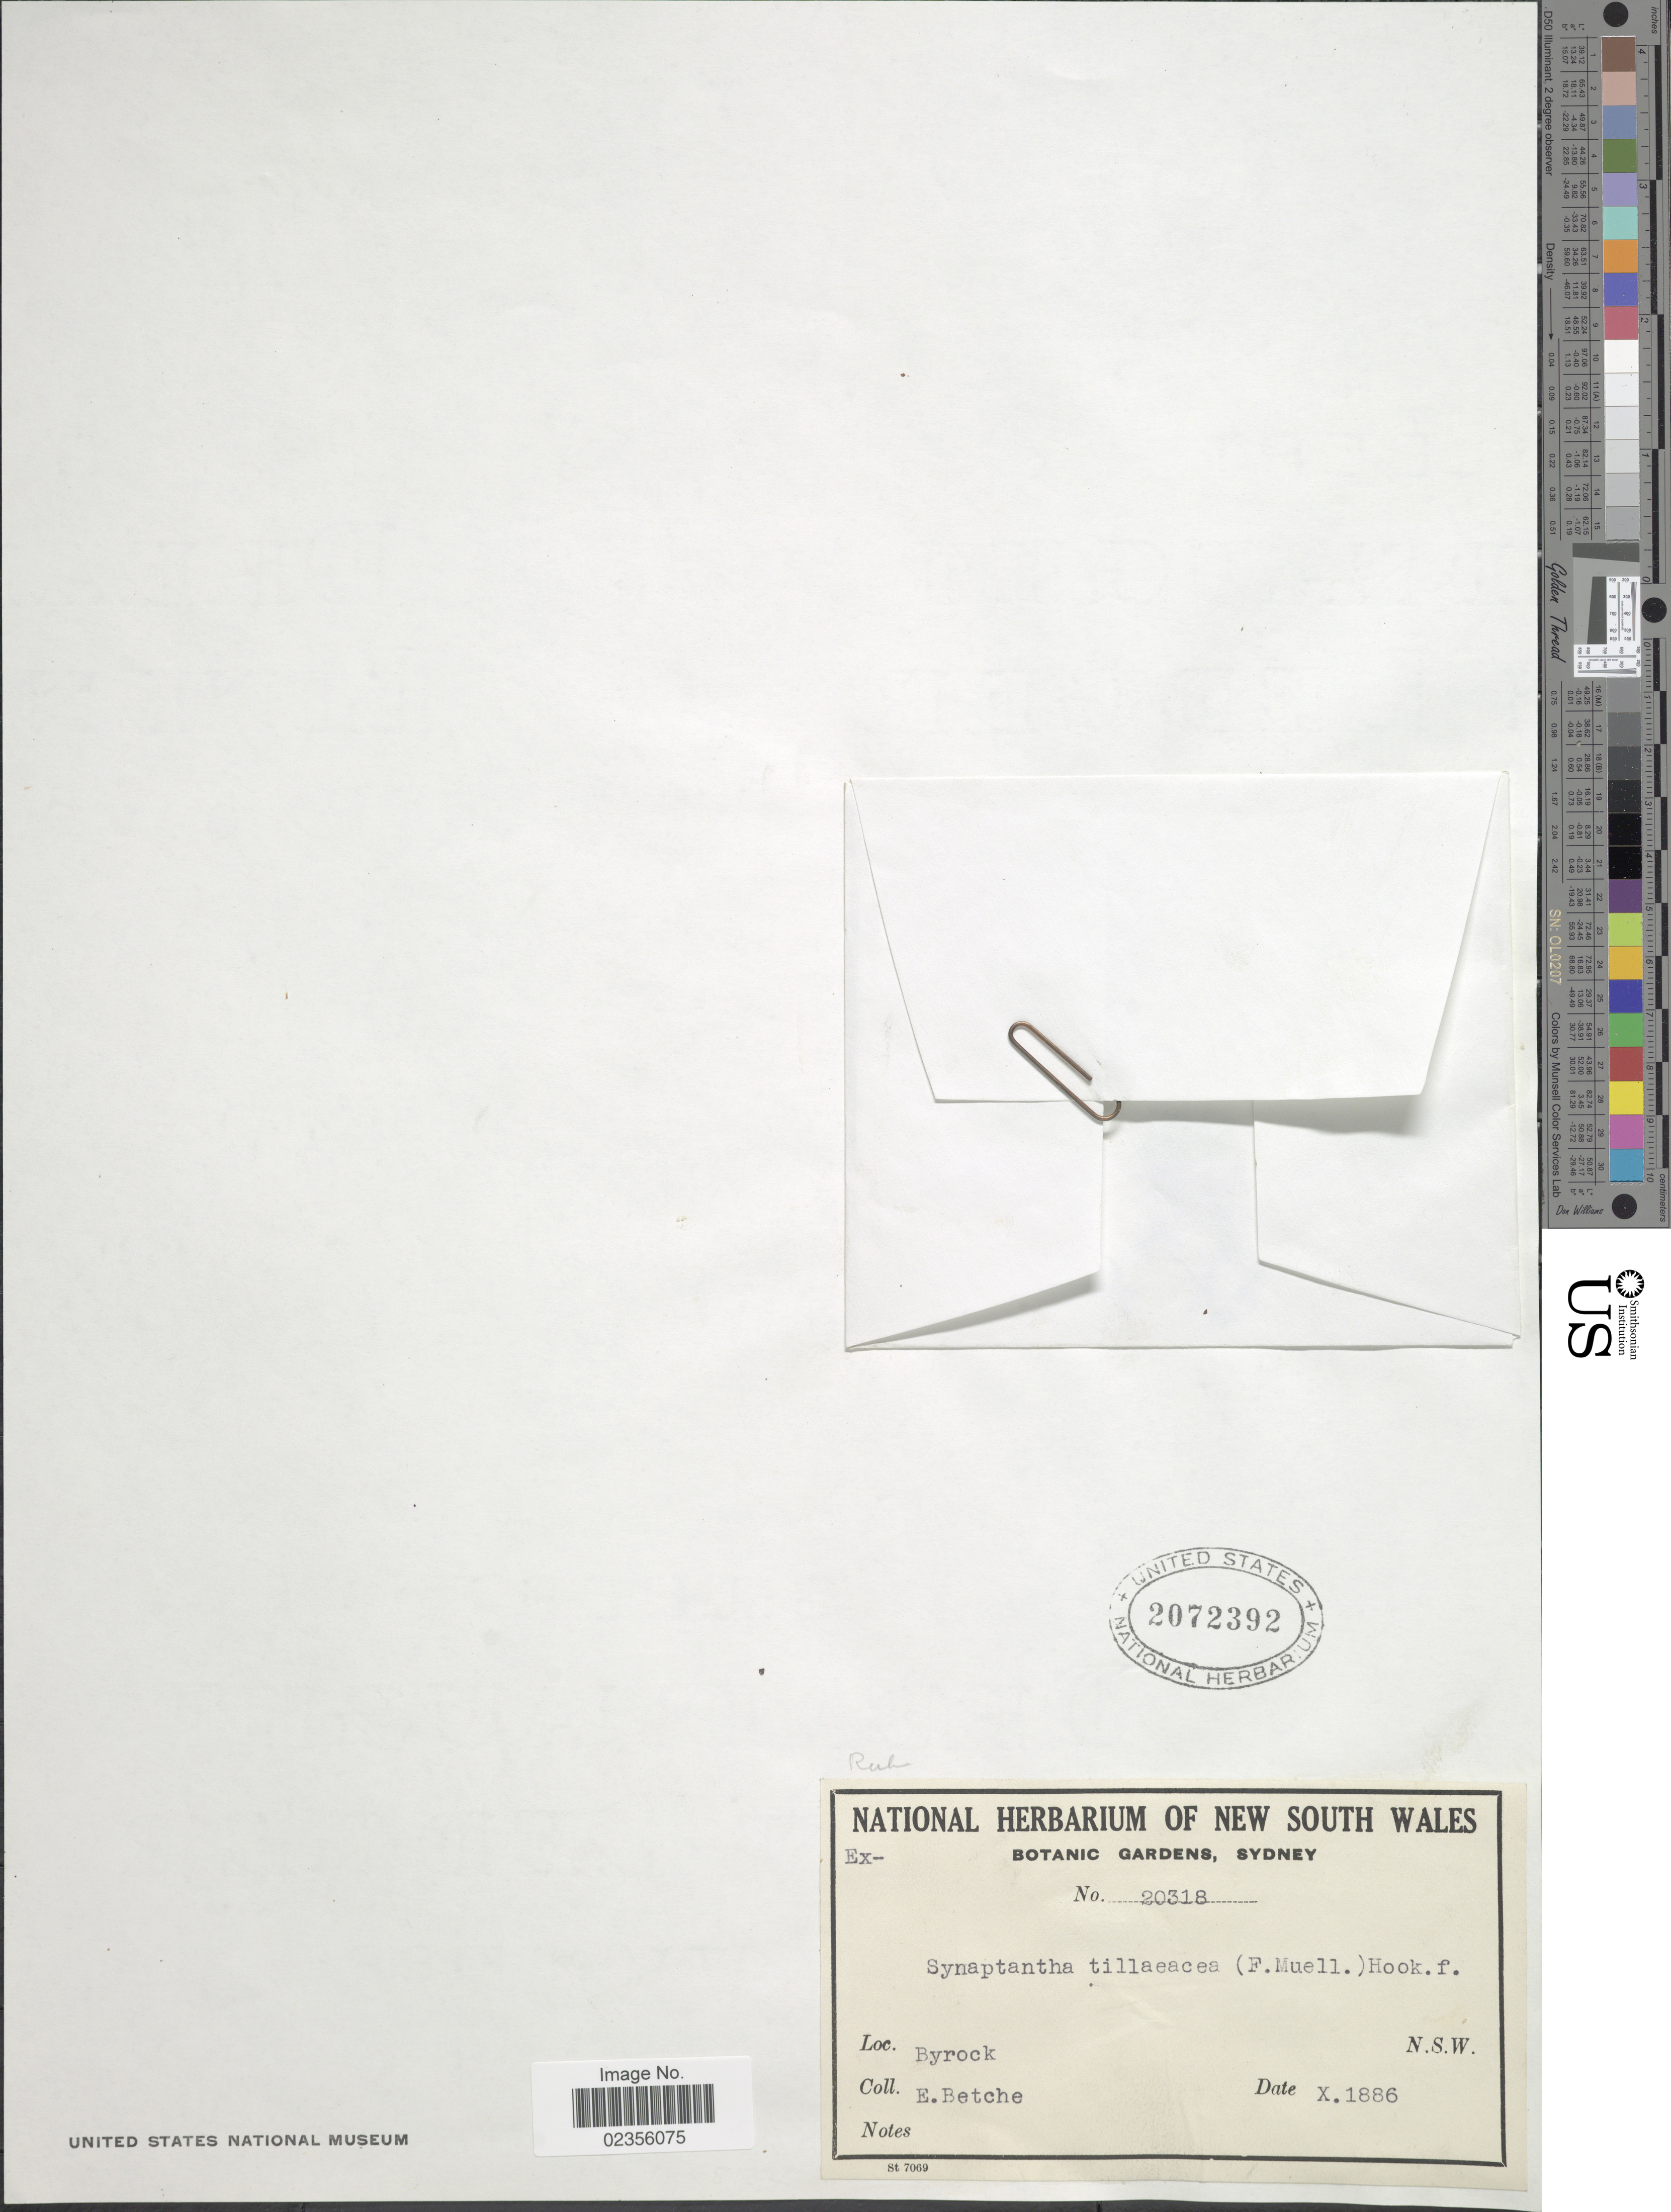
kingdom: Plantae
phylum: Tracheophyta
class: Magnoliopsida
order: Gentianales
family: Rubiaceae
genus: Synaptantha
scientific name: Synaptantha tillaeacea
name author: (F. Muell.) Hook. f.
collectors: E. Betche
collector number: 20318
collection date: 1886-10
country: Australia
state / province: New South Wales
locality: Byrock N.S.W.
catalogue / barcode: US 2072392